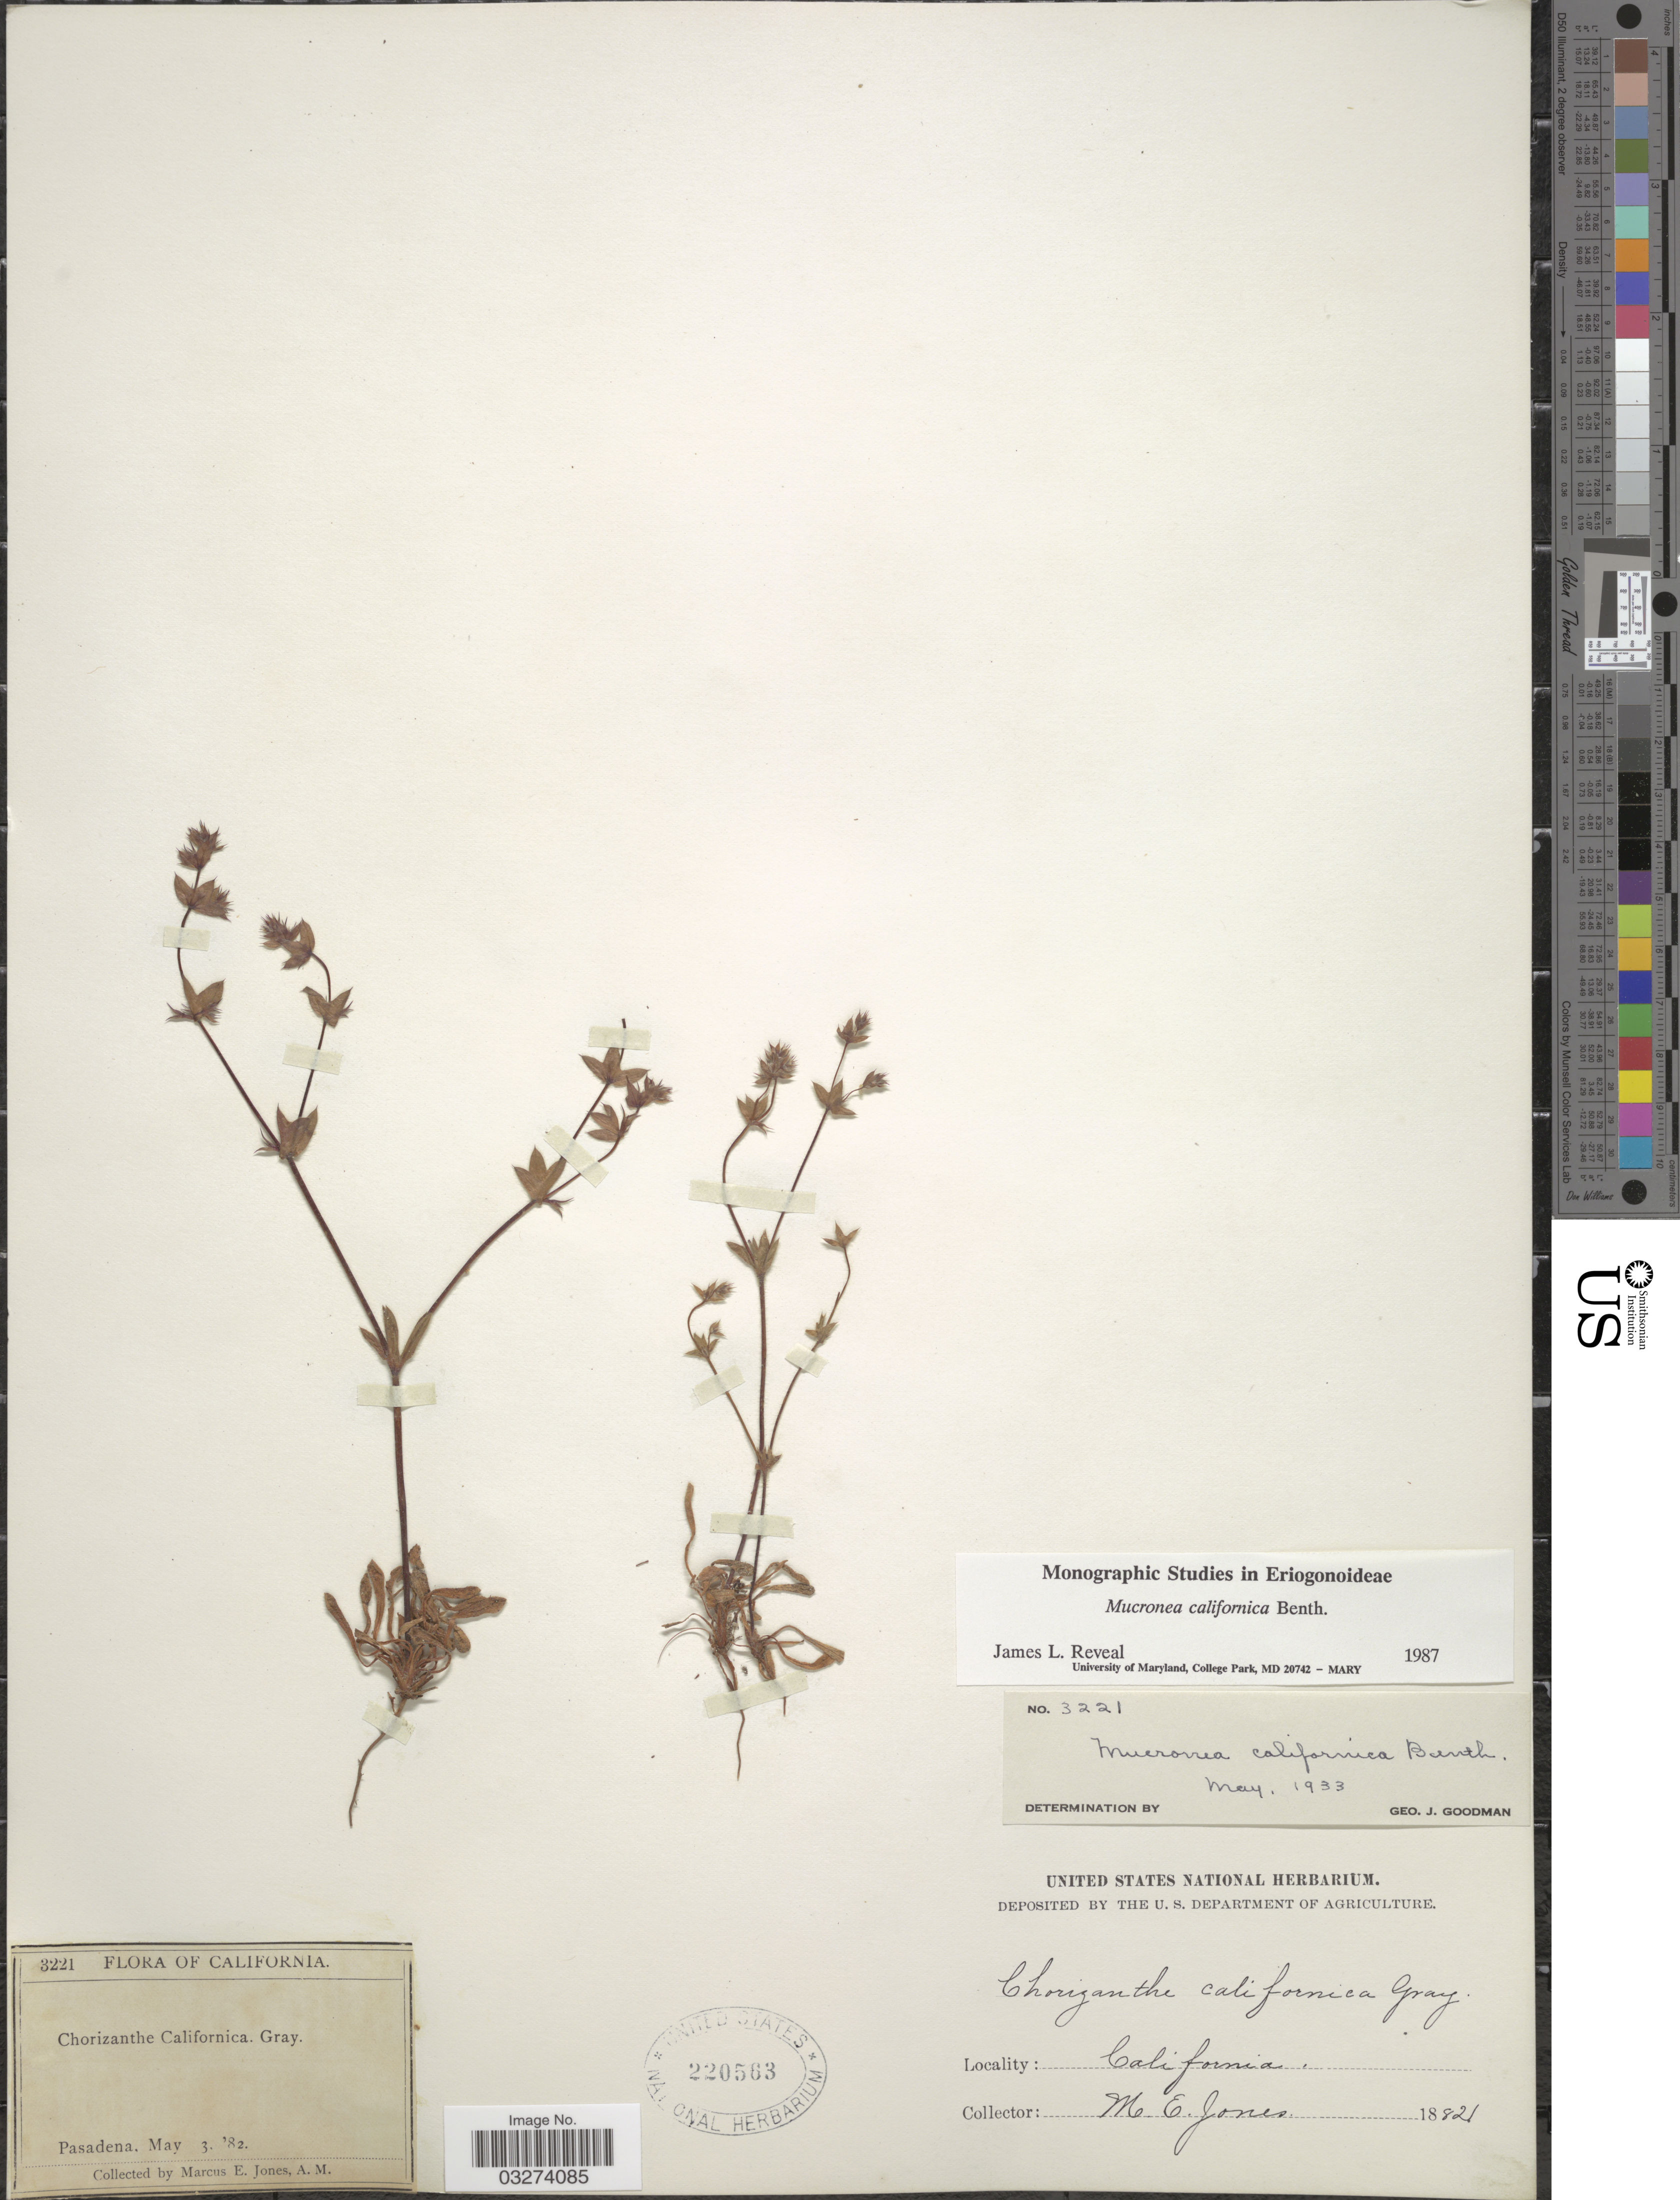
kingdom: Plantae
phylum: Tracheophyta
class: Magnoliopsida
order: Caryophyllales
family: Polygonaceae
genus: Mucronea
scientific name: Mucronea californica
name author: Benth.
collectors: M. E. Jones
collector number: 3221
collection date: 1882-05-03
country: United States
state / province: California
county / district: Los Angeles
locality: Pasadena.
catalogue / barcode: US 220563